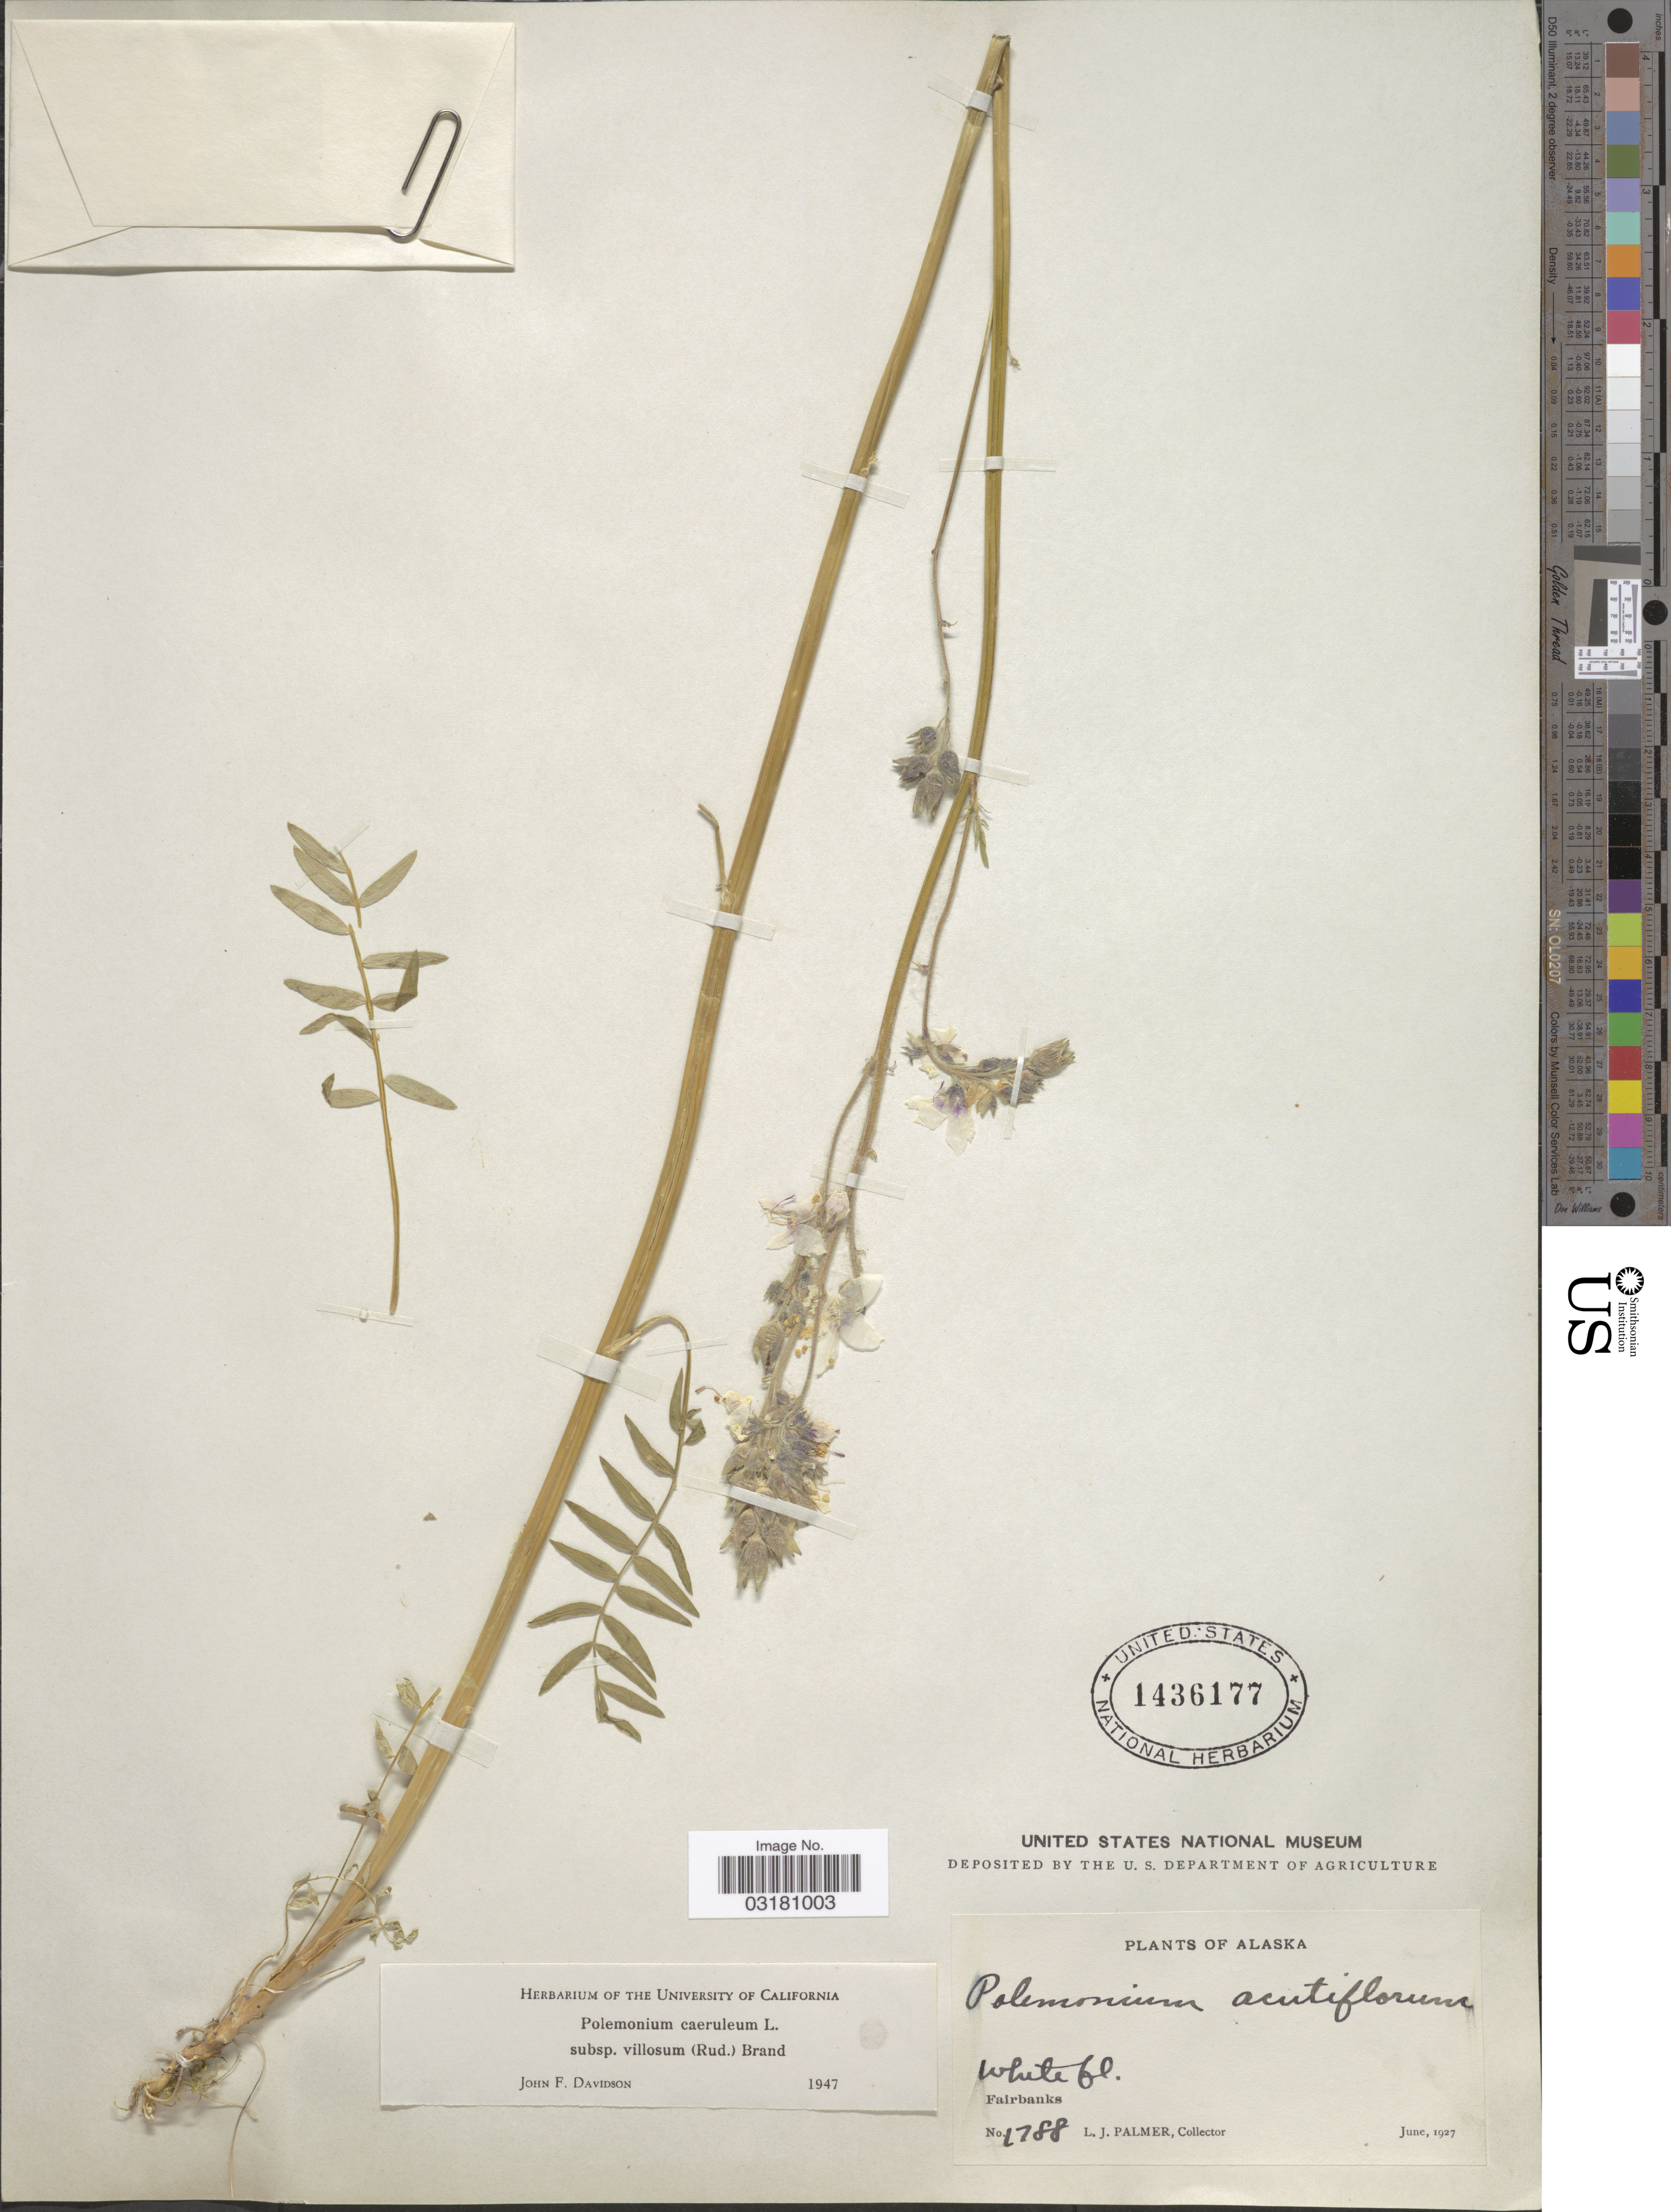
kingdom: Plantae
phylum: Tracheophyta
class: Magnoliopsida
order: Ericales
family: Polemoniaceae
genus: Polemonium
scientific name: Polemonium caeruleum subsp. villosum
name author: (Rudolph ex Georgi) Brand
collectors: L. J. Palmer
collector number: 1788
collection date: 1927-06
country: United States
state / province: Alaska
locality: Fairbanks.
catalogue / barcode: US 1436177